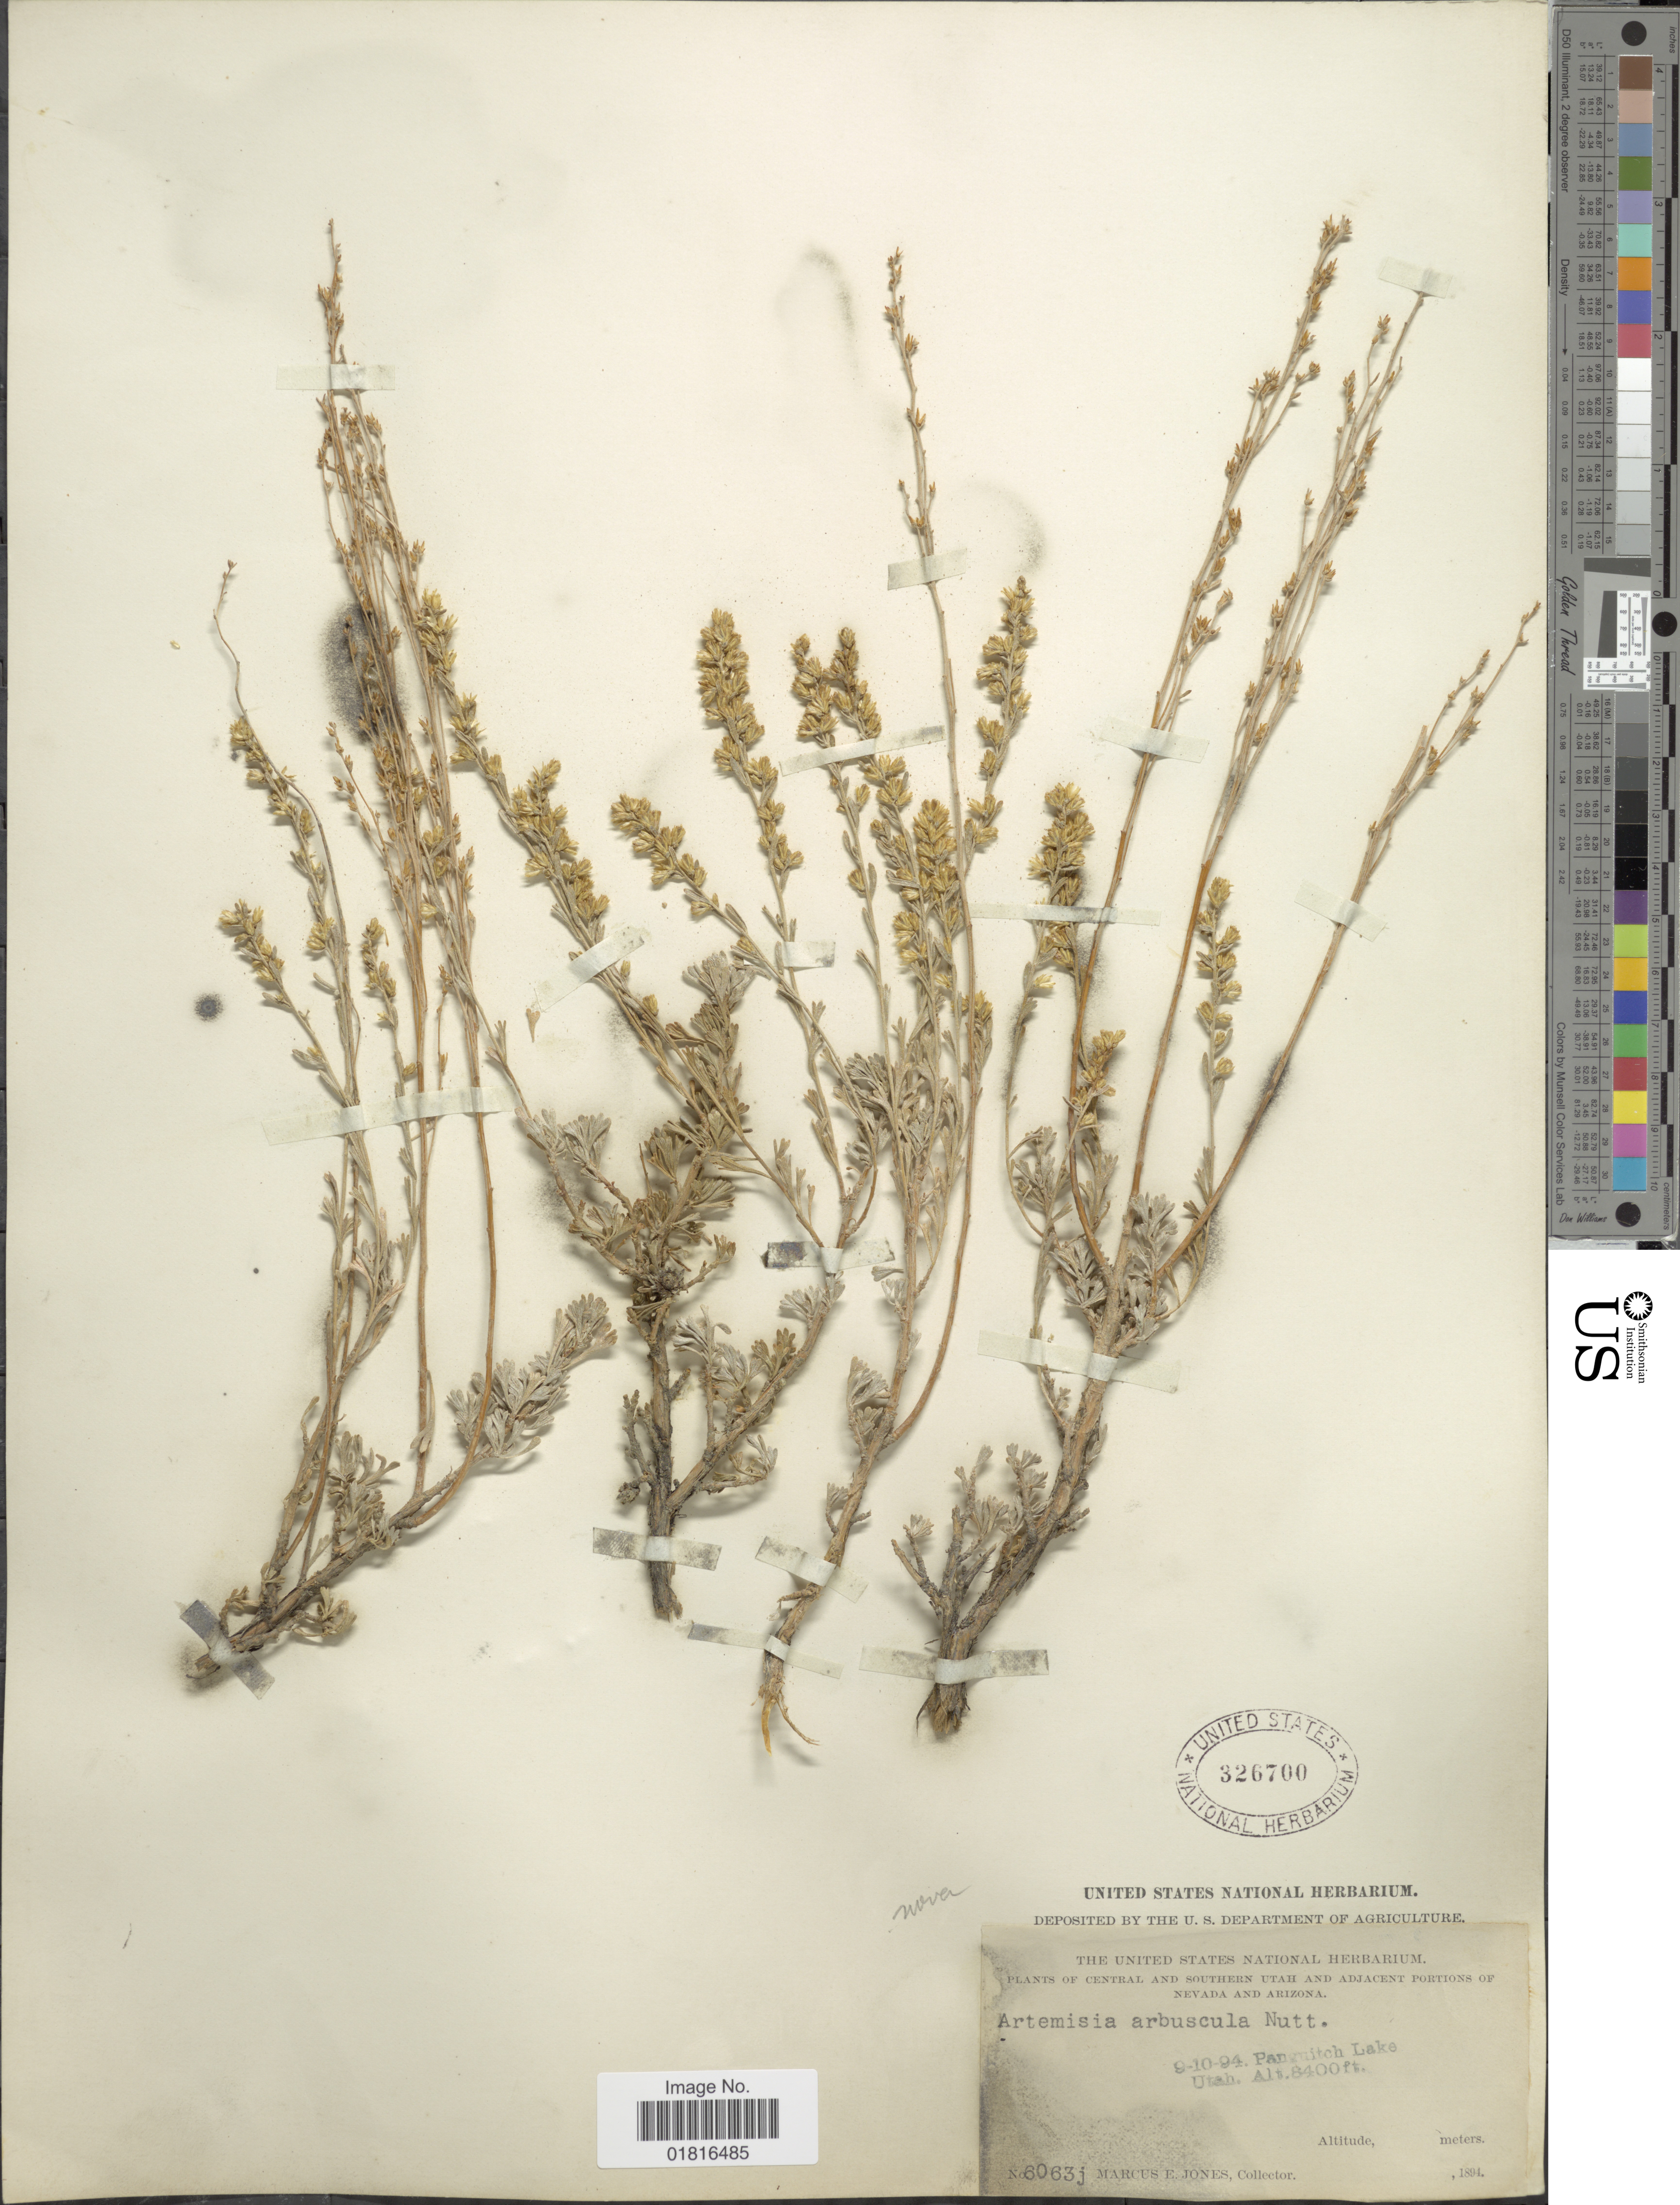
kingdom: Plantae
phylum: Tracheophyta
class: Magnoliopsida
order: Asterales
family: Asteraceae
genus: Artemisia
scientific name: Artemisia nova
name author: A. Nelson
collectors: M. E. Jones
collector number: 6063j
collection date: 1894-09-10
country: United States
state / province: Utah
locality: Central and Southern Utah and Adjacent Portions of Nevada and Arizona, Panguitch Lake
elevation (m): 2560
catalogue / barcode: US 326700